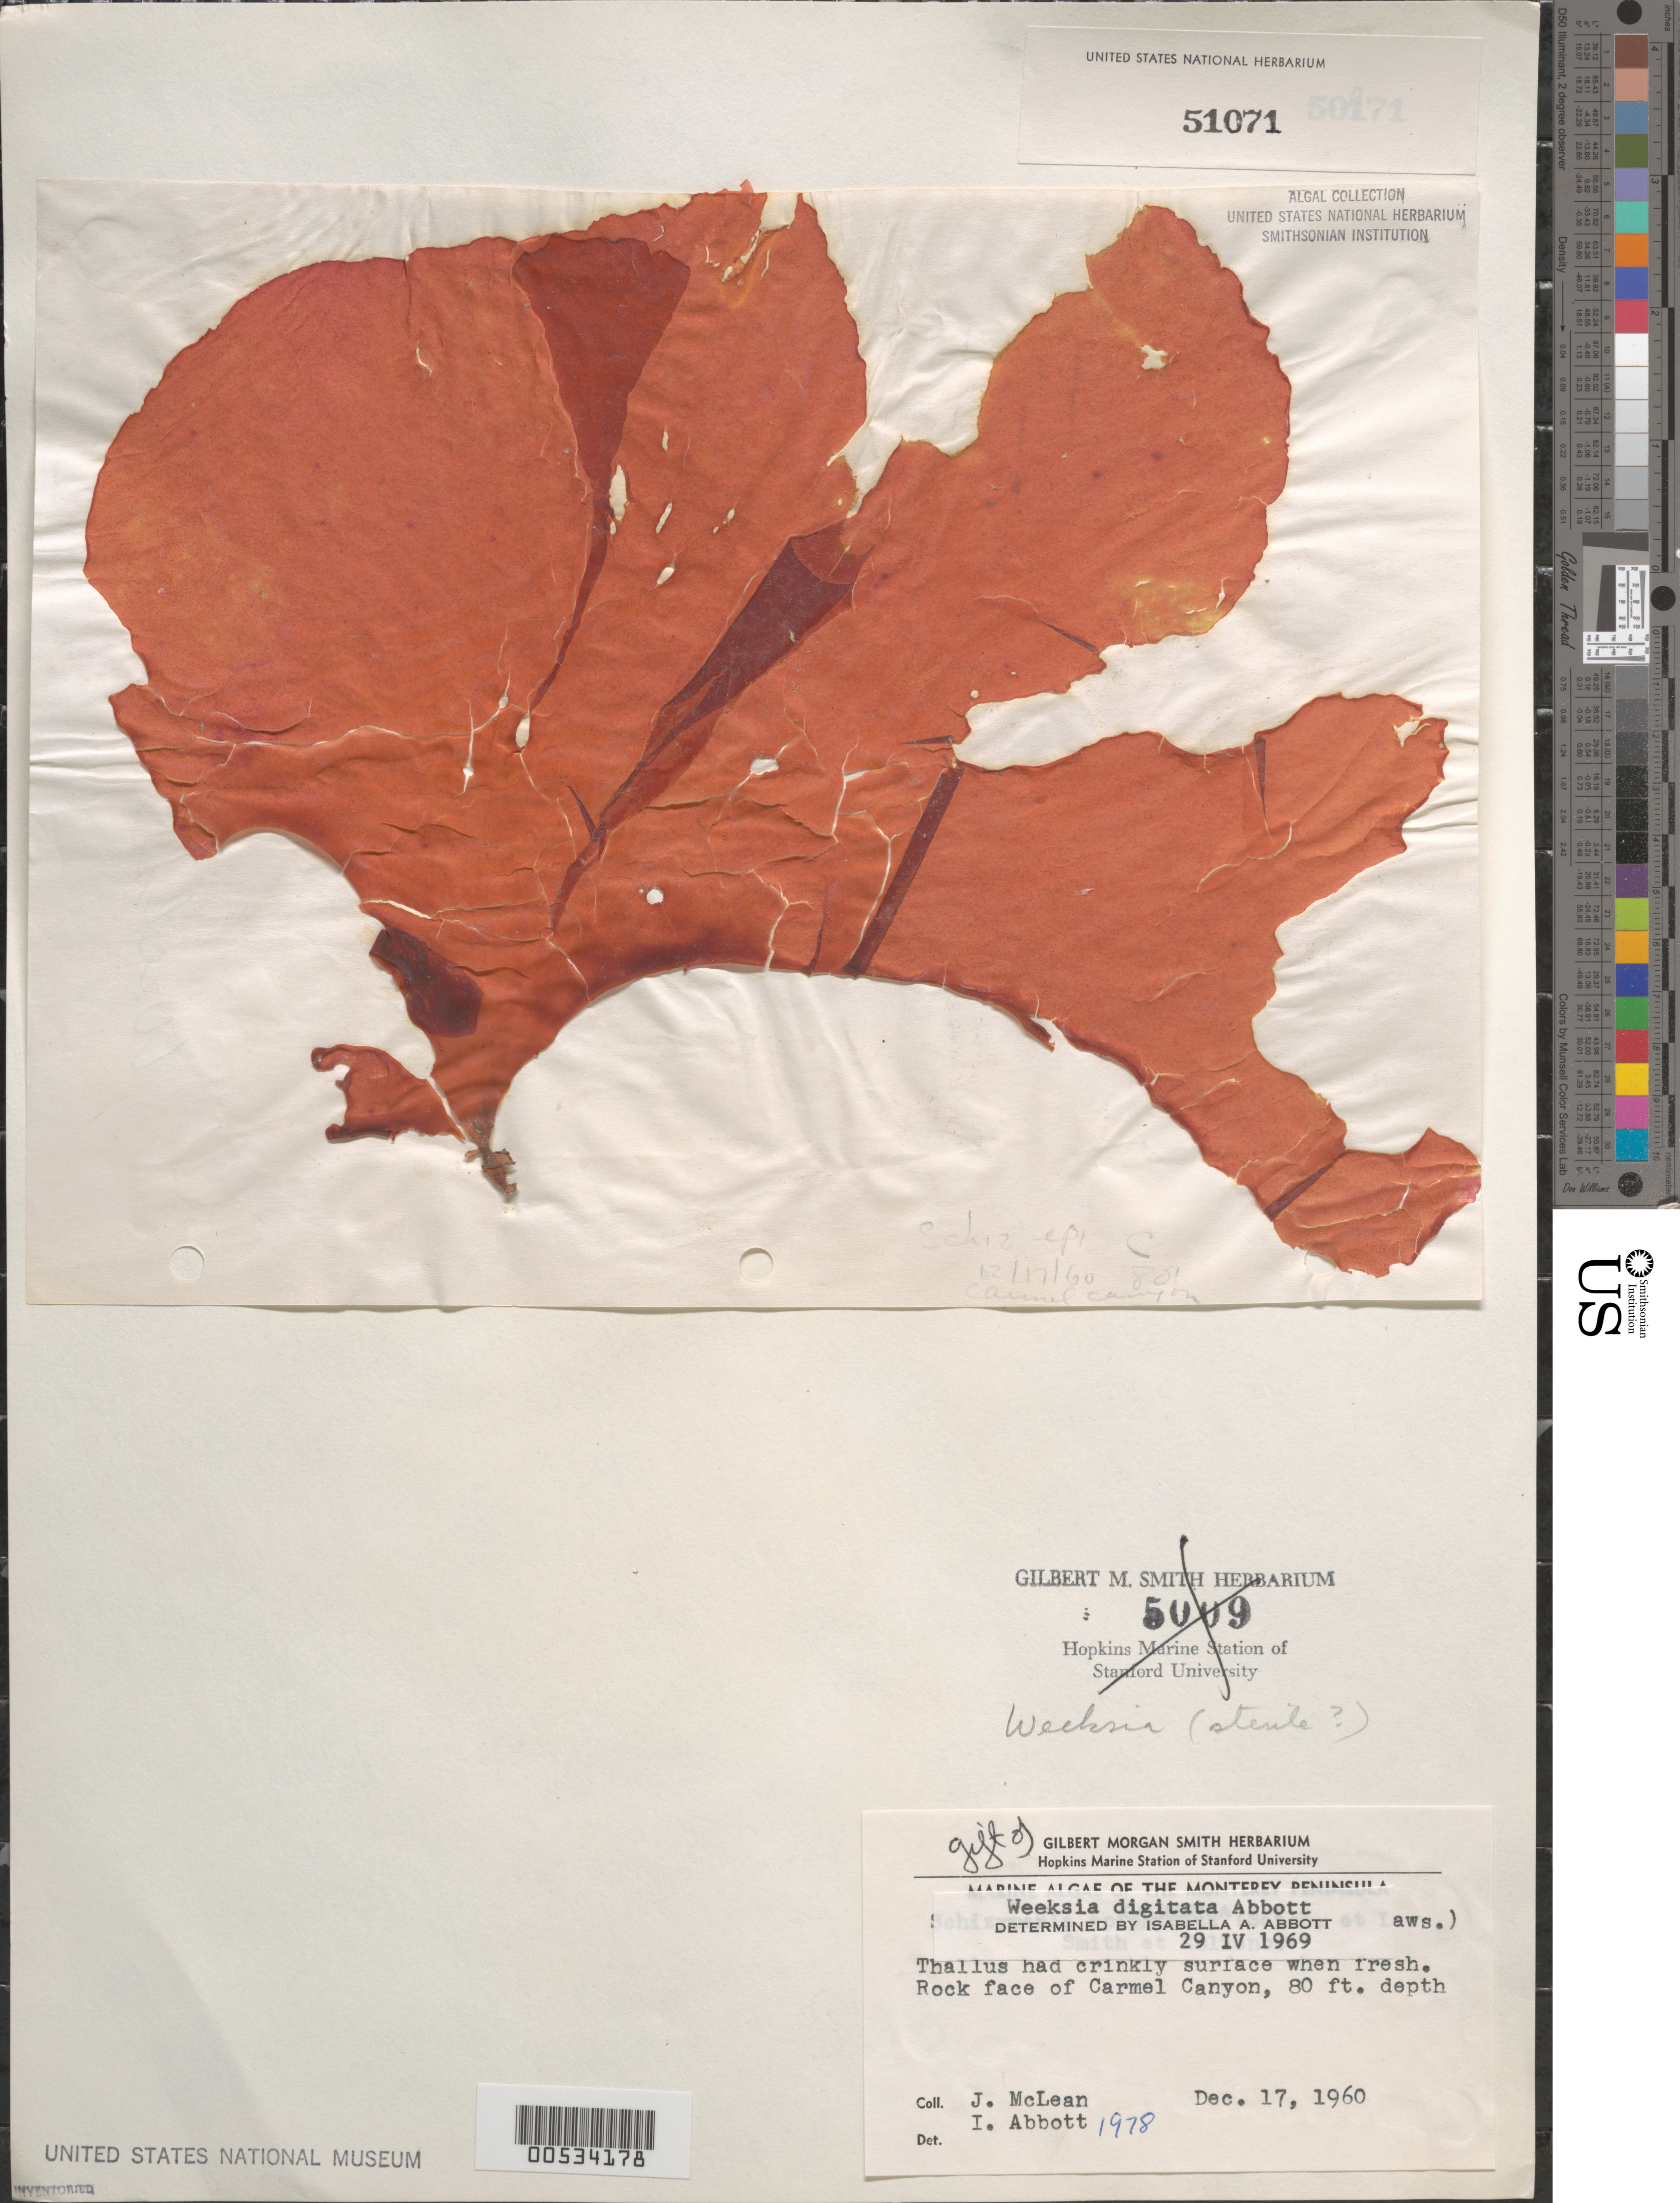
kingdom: Plantae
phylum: Rhodophyta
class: Florideophyceae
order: Gigartinales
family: Dumontiaceae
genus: Weeksia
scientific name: Weeksia digitata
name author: I.A. Abbott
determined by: Abbott, Isabella A.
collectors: J. McLean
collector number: IAA 1978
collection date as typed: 17 Dec 1960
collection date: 1960-12-17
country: United States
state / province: California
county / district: Monterey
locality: East wall, Carmel Submarine Canyon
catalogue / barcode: US 51071